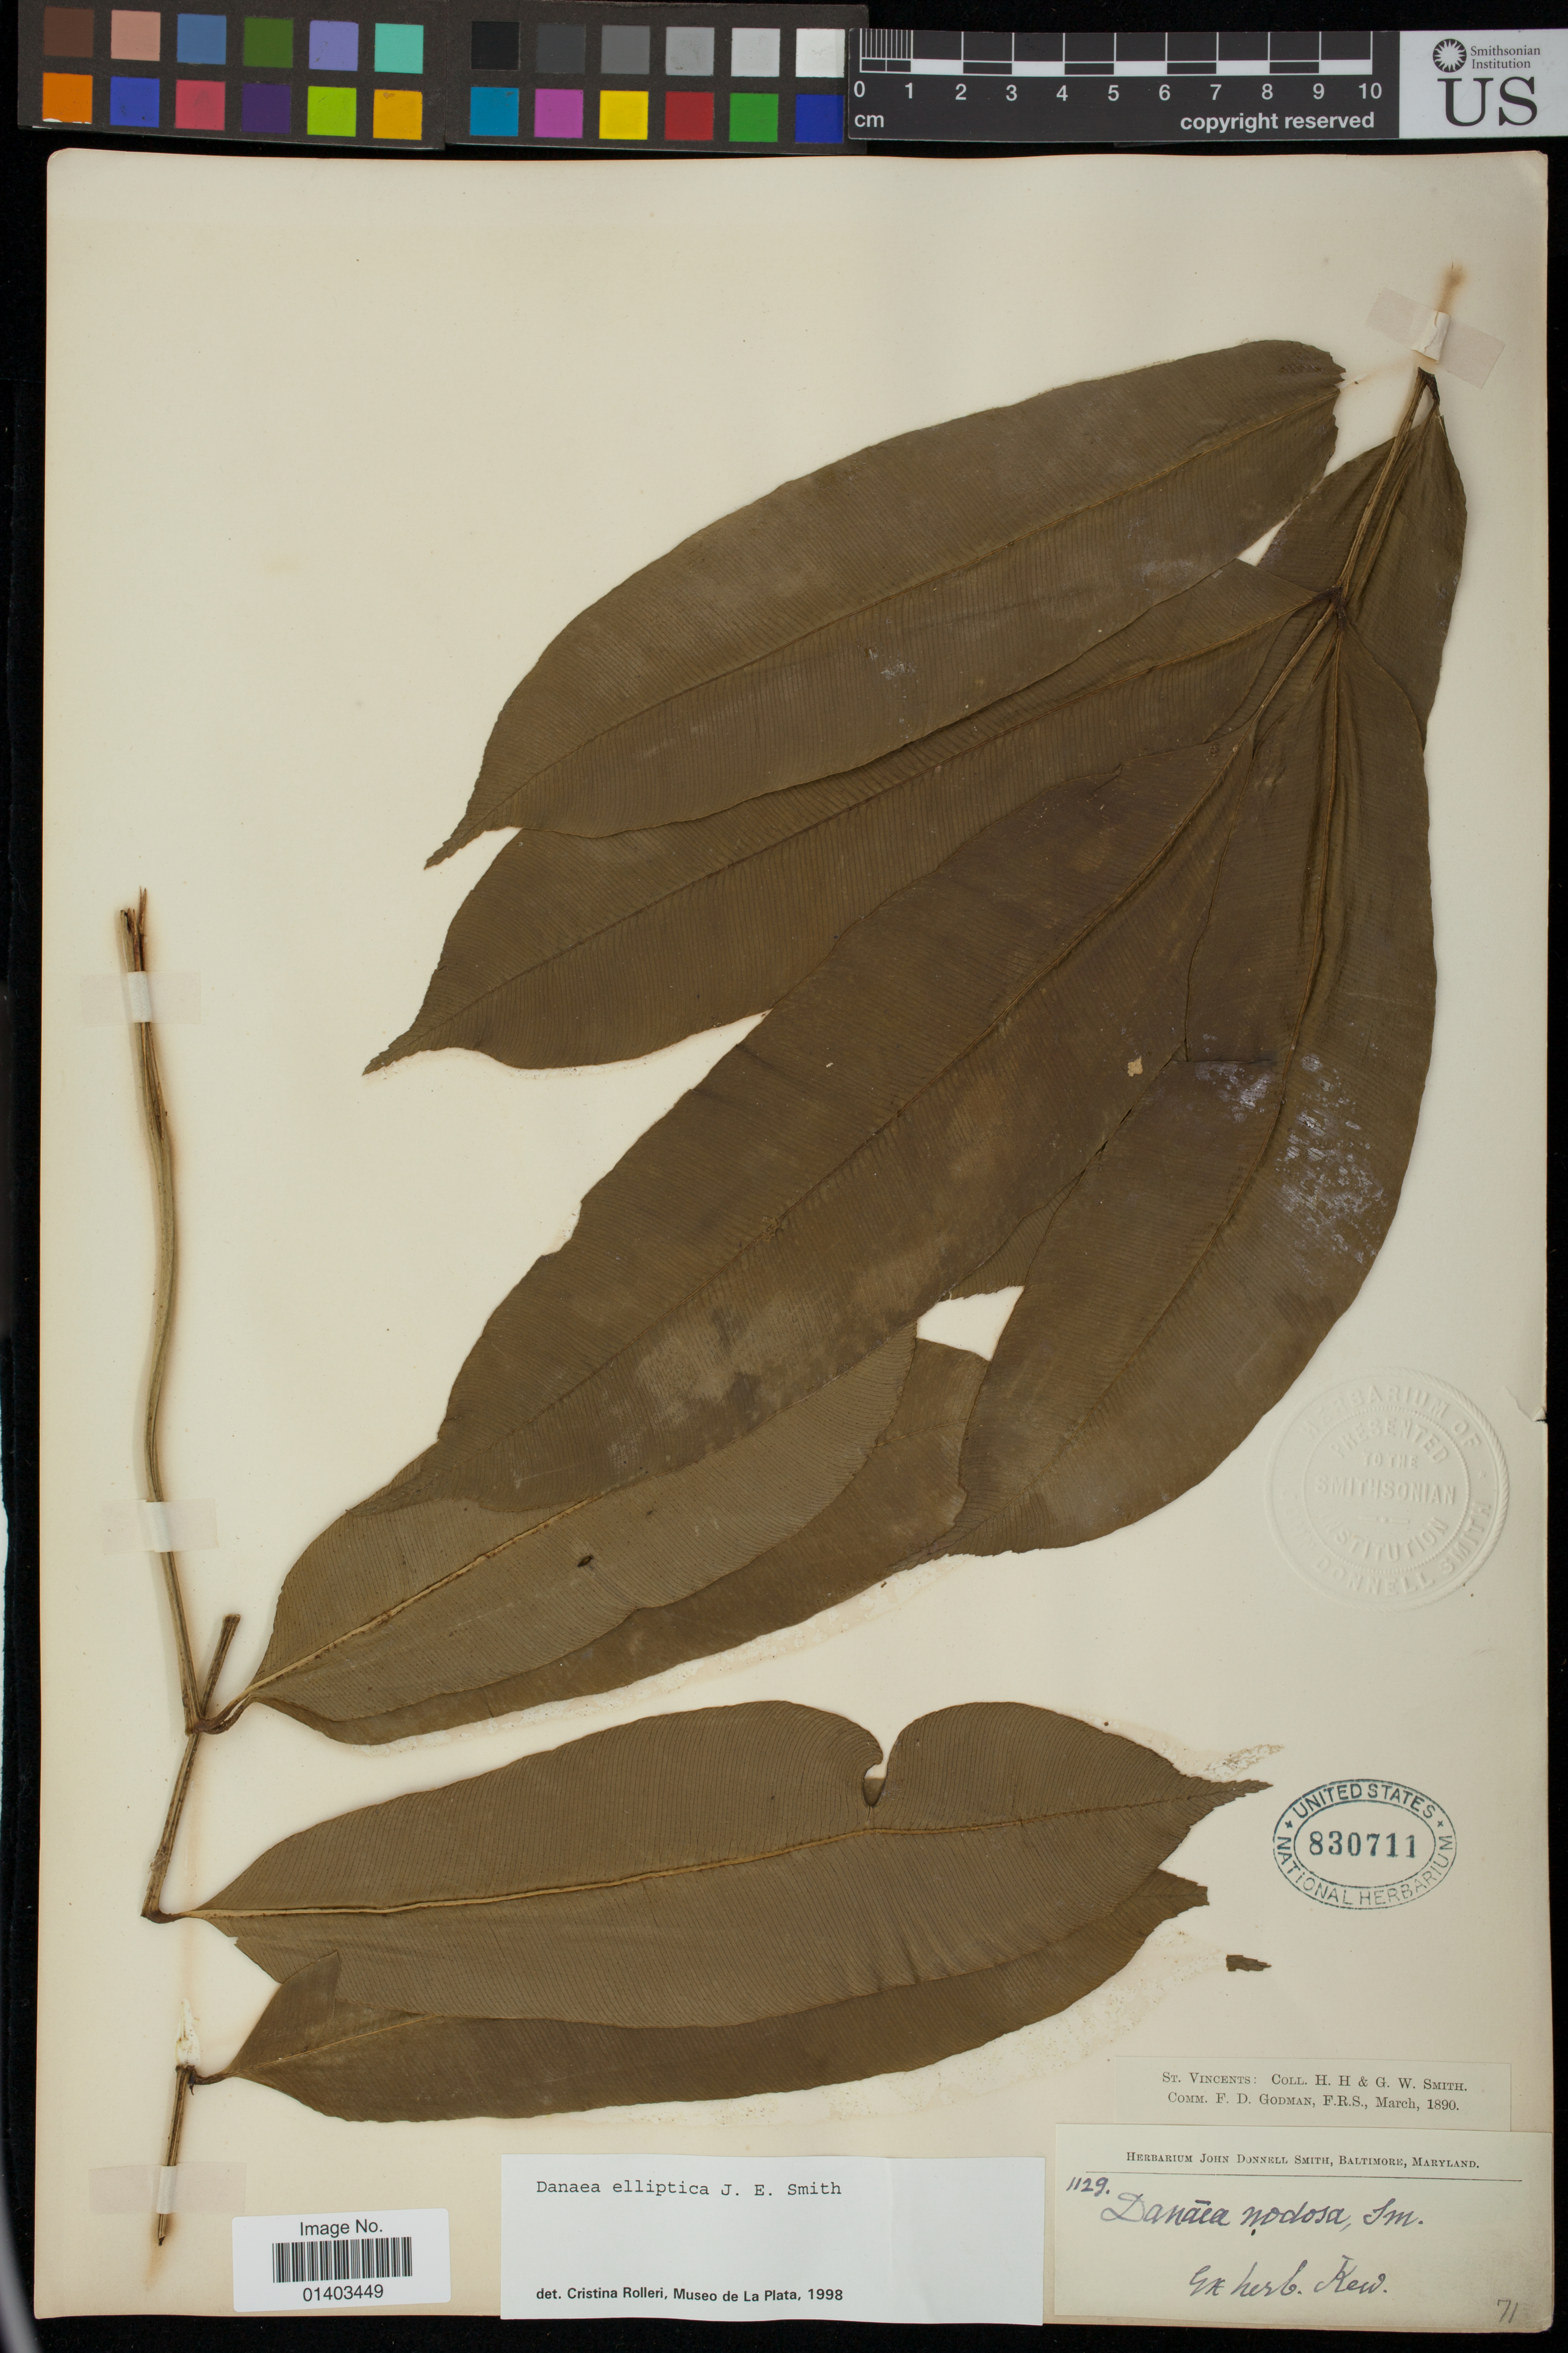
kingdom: Plantae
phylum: Tracheophyta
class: Polypodiopsida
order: Marattiales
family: Marattiaceae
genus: Danaea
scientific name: Danaea elliptica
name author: Sm.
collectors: Huron H. Smith & G. Smith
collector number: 1129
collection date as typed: Mar 1890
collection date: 1890-03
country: St. Vincent - Grenadines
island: St. Vincent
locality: St. Vincent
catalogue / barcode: US 830711